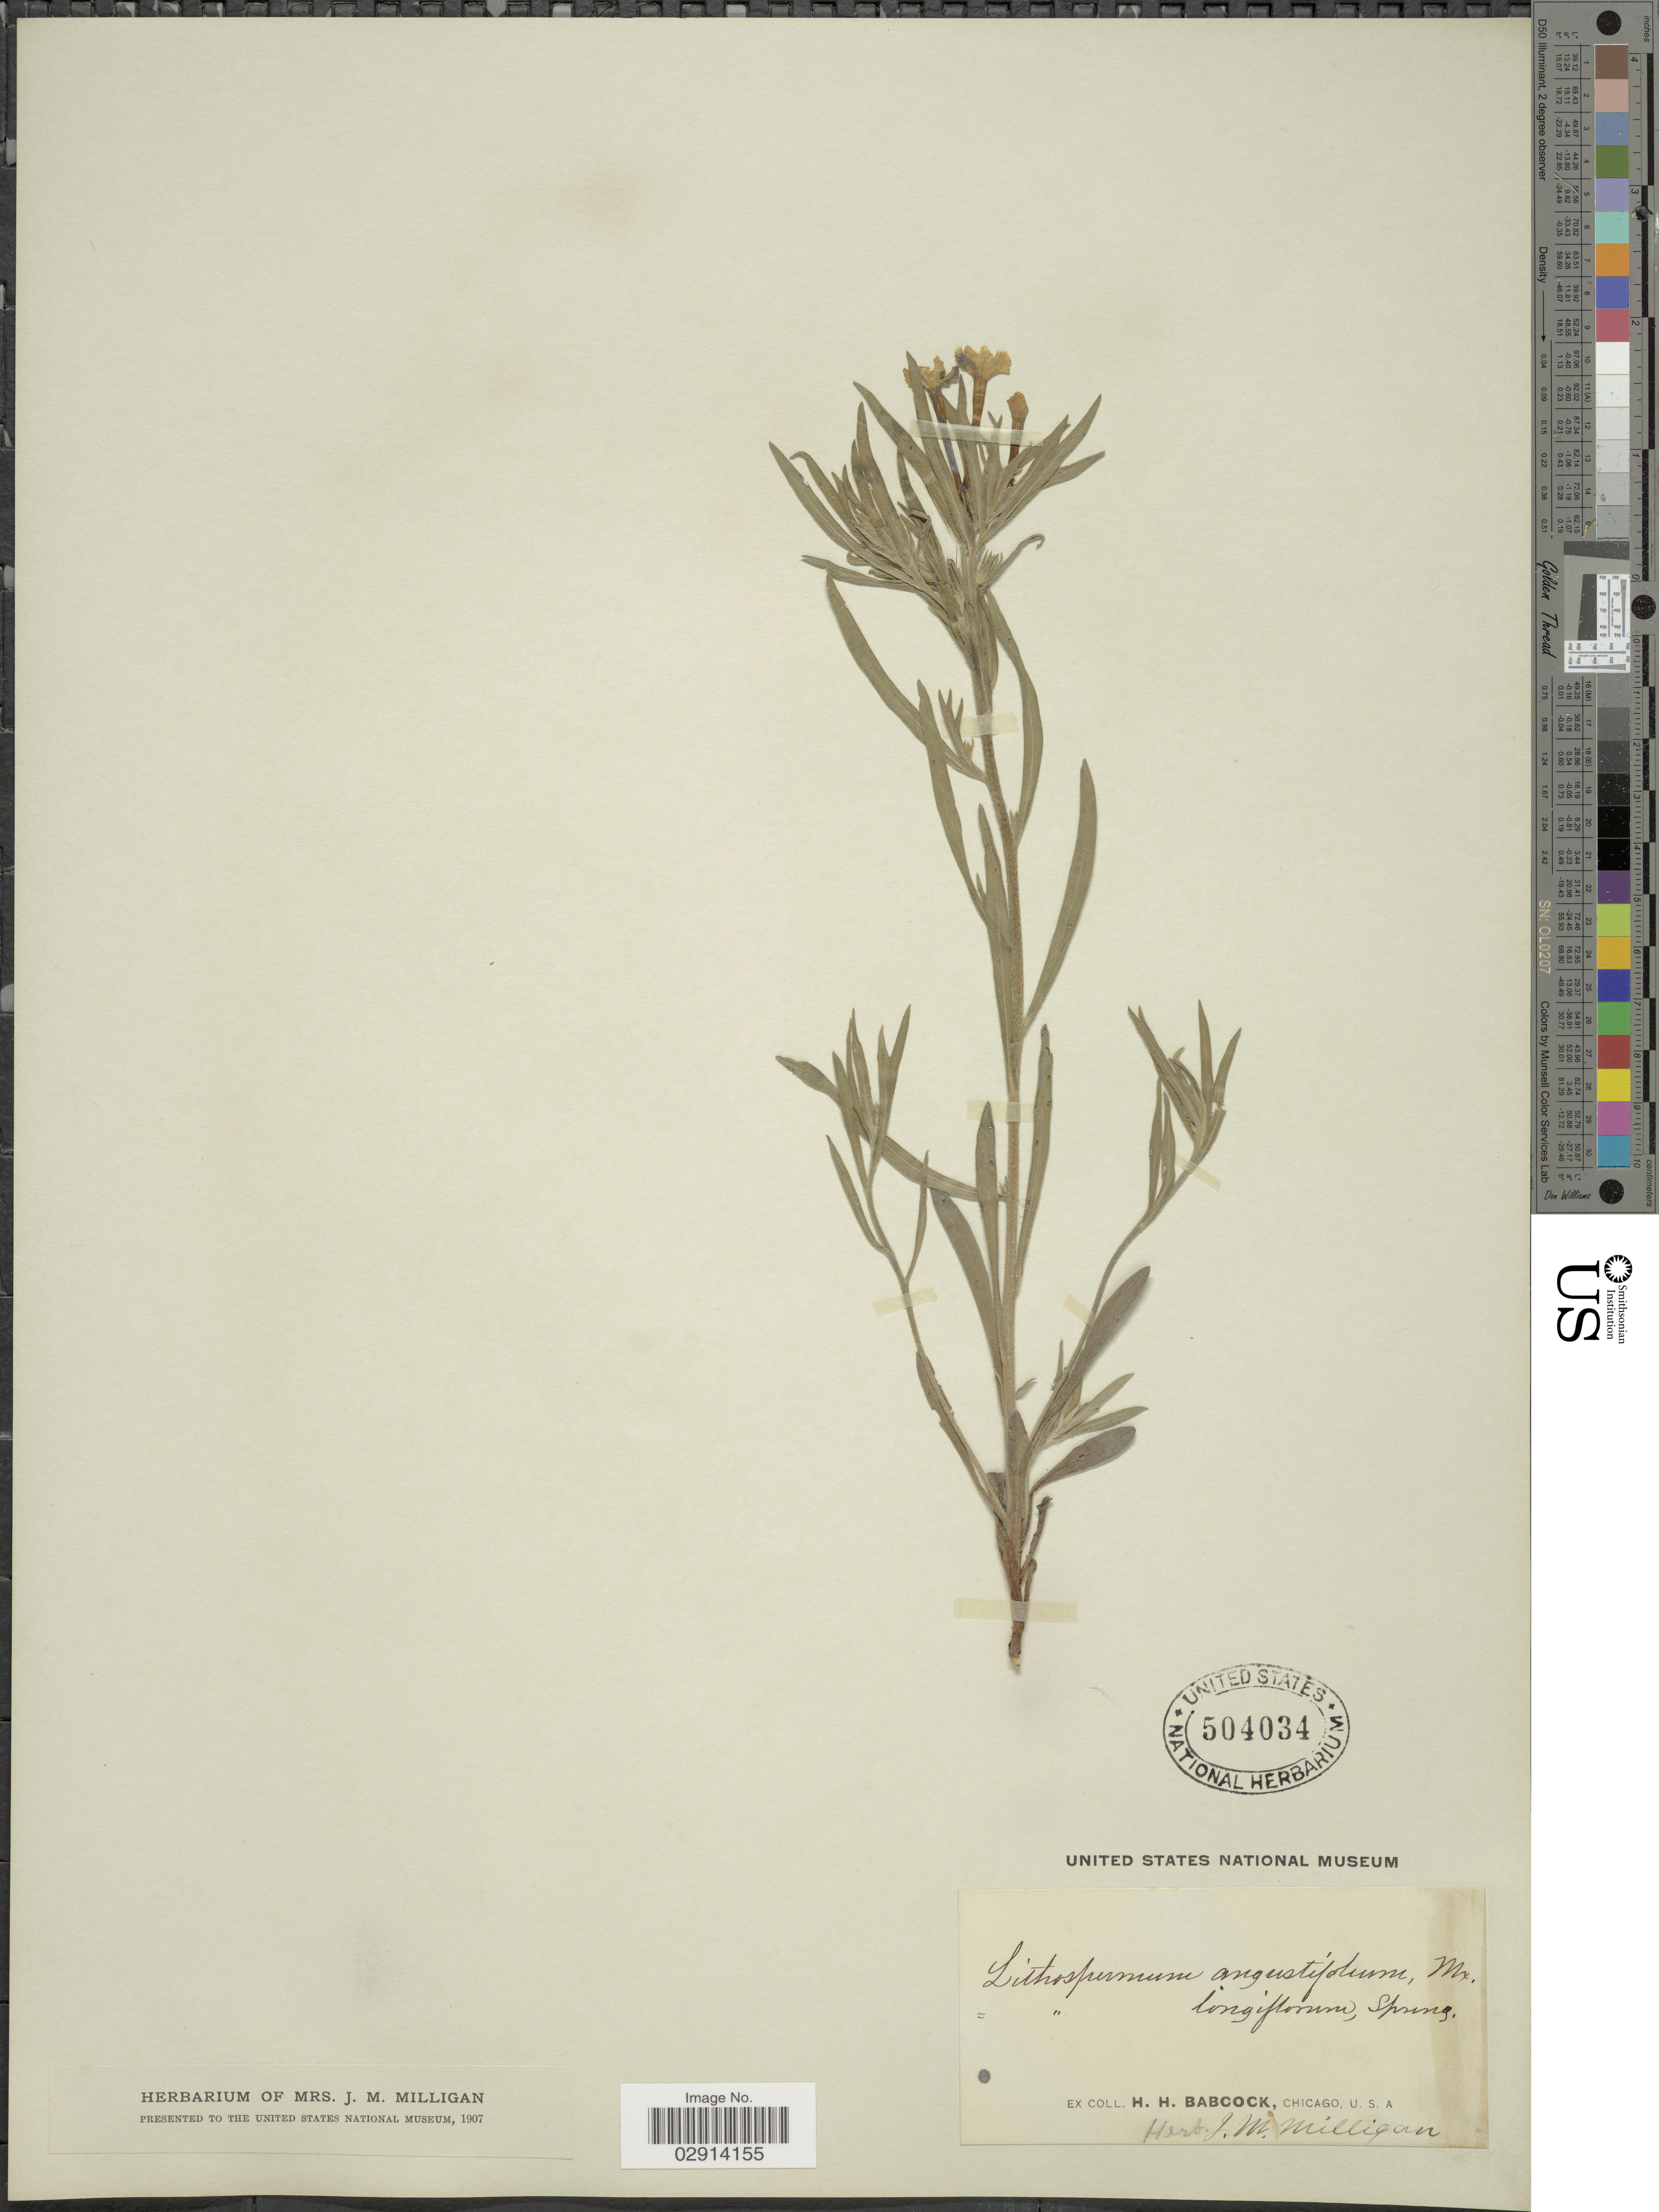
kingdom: Plantae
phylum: Tracheophyta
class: Magnoliopsida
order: Boraginales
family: Boraginaceae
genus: Lithospermum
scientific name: Lithospermum incisum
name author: Lehm.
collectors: ex herb. H. H. Babcock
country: United States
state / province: Illinois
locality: Chicago.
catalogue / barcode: US 504034